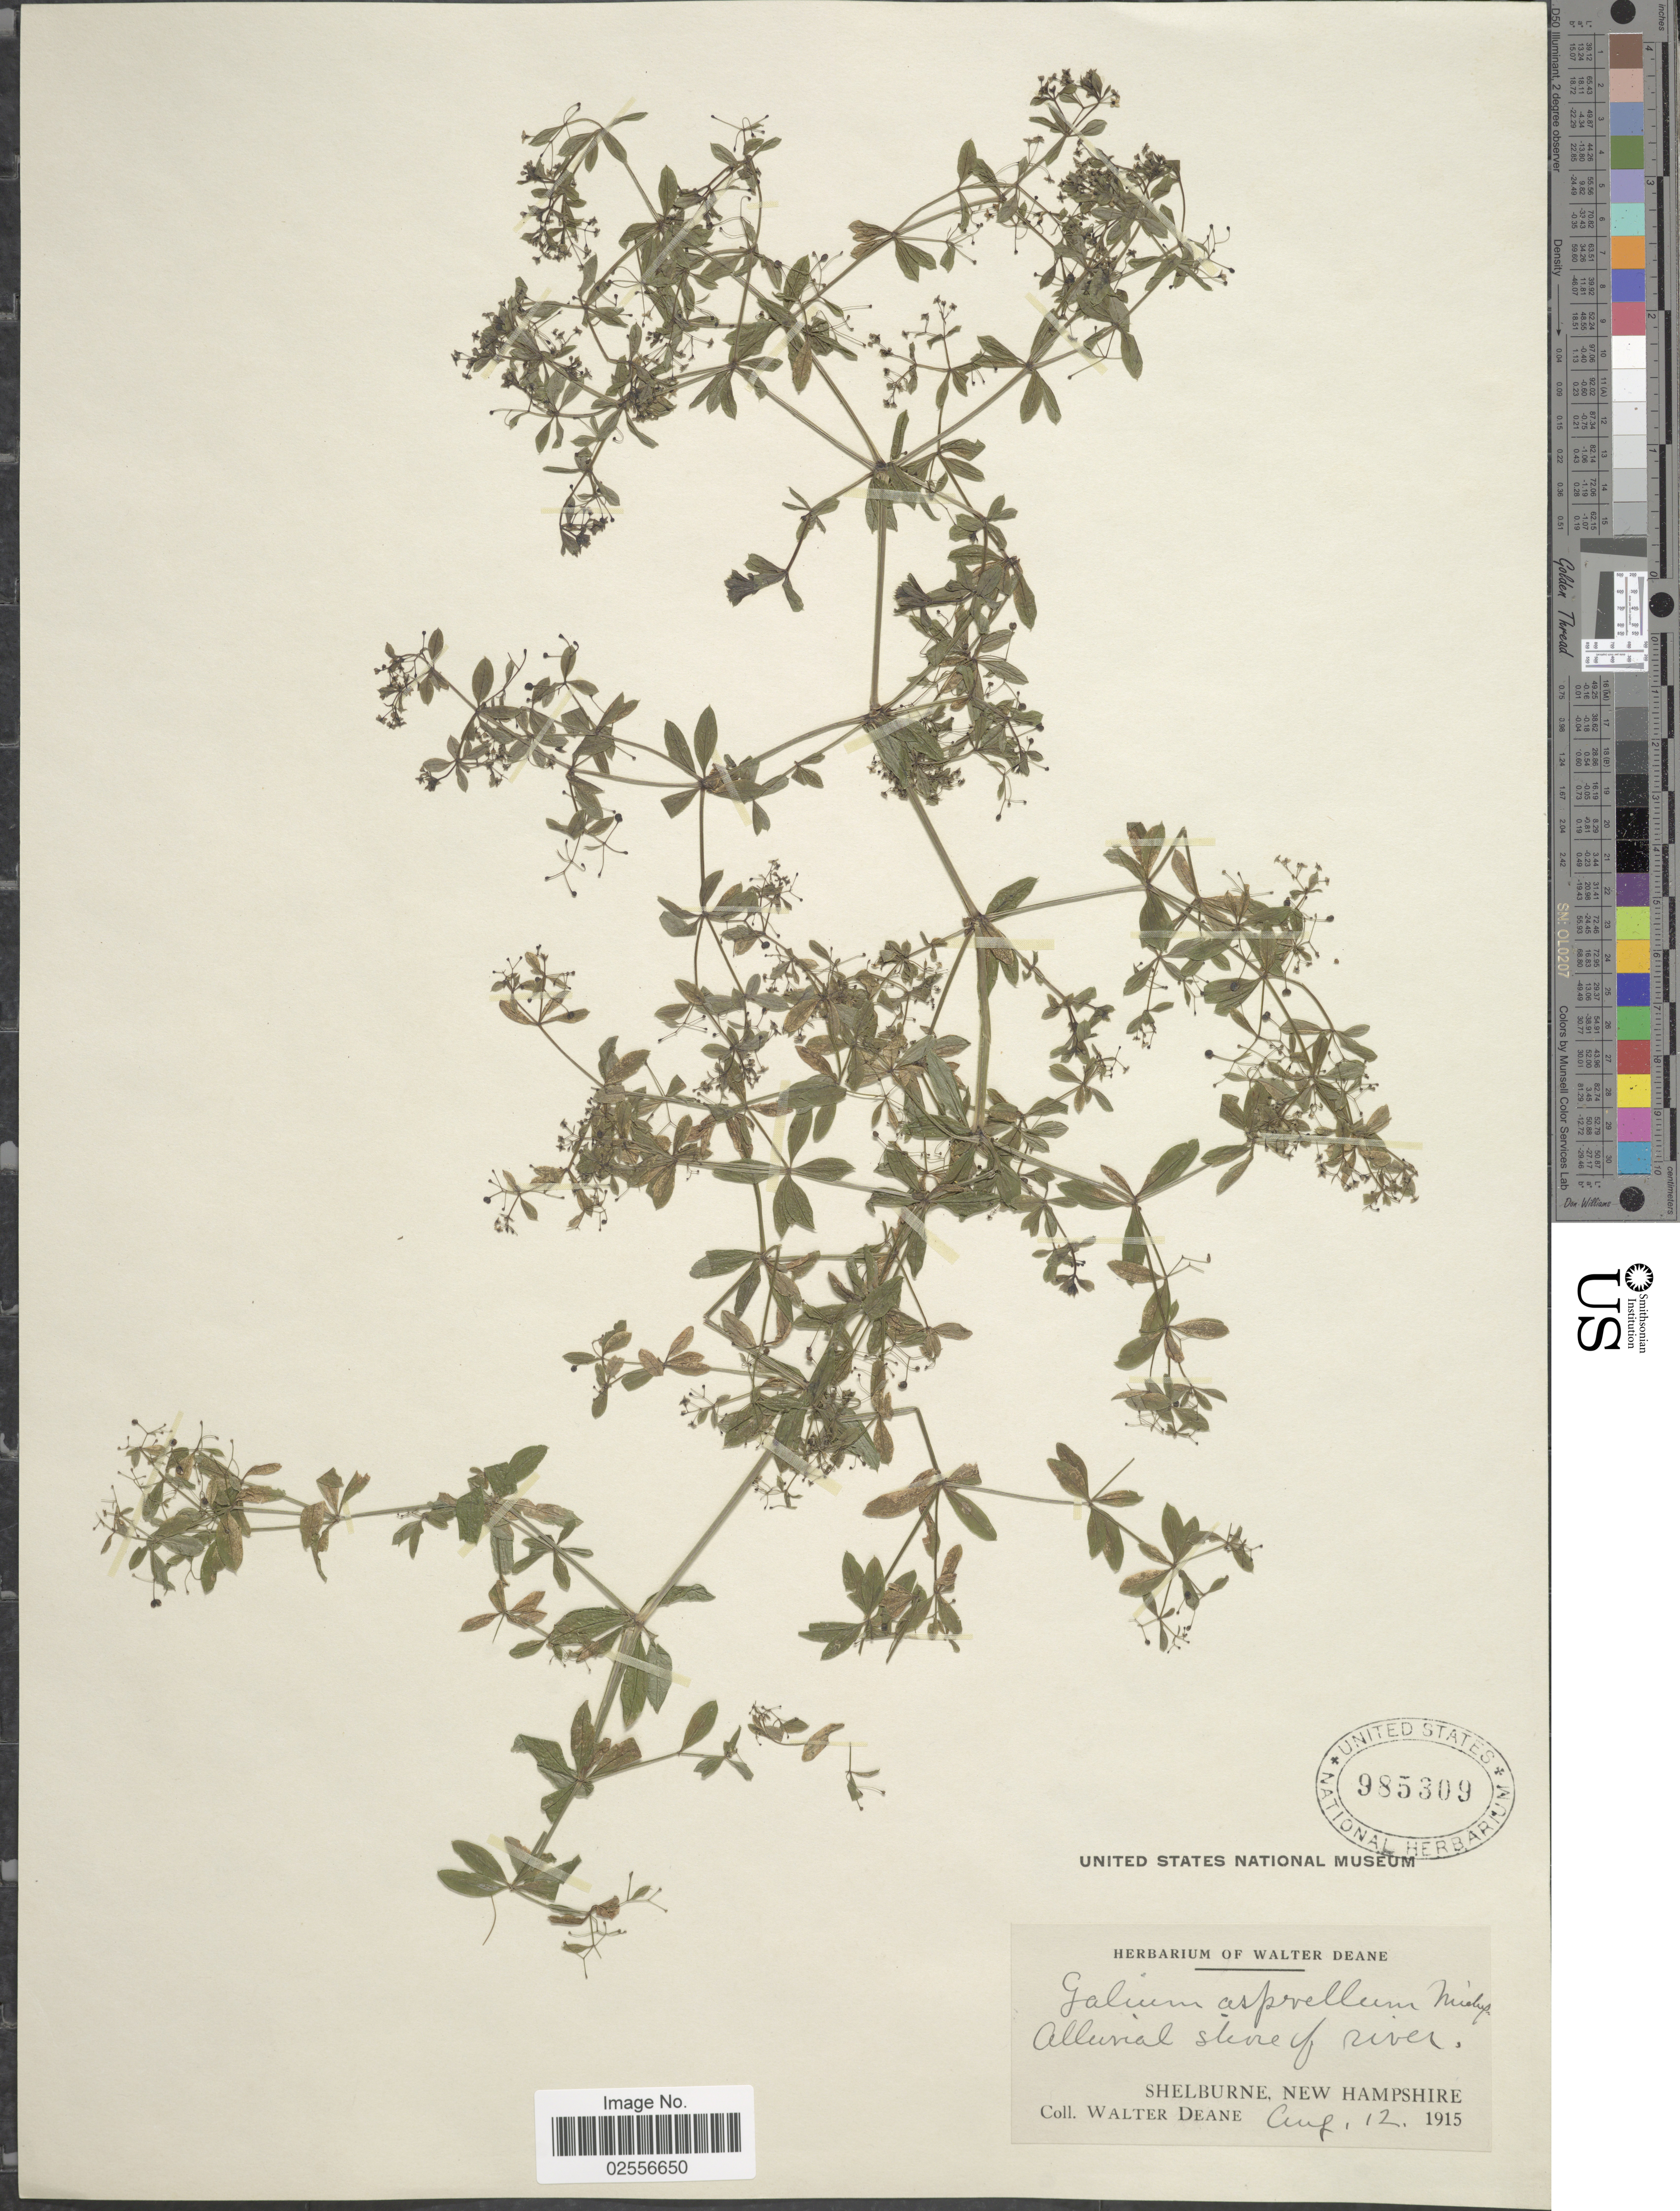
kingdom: Plantae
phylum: Tracheophyta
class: Magnoliopsida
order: Gentianales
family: Rubiaceae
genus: Galium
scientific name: Galium asprellum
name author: Michx.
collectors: W. Deane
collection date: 1915-08-12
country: United States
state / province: New Hampshire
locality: Alluvial shore of River, Shelburne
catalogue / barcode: US 985309